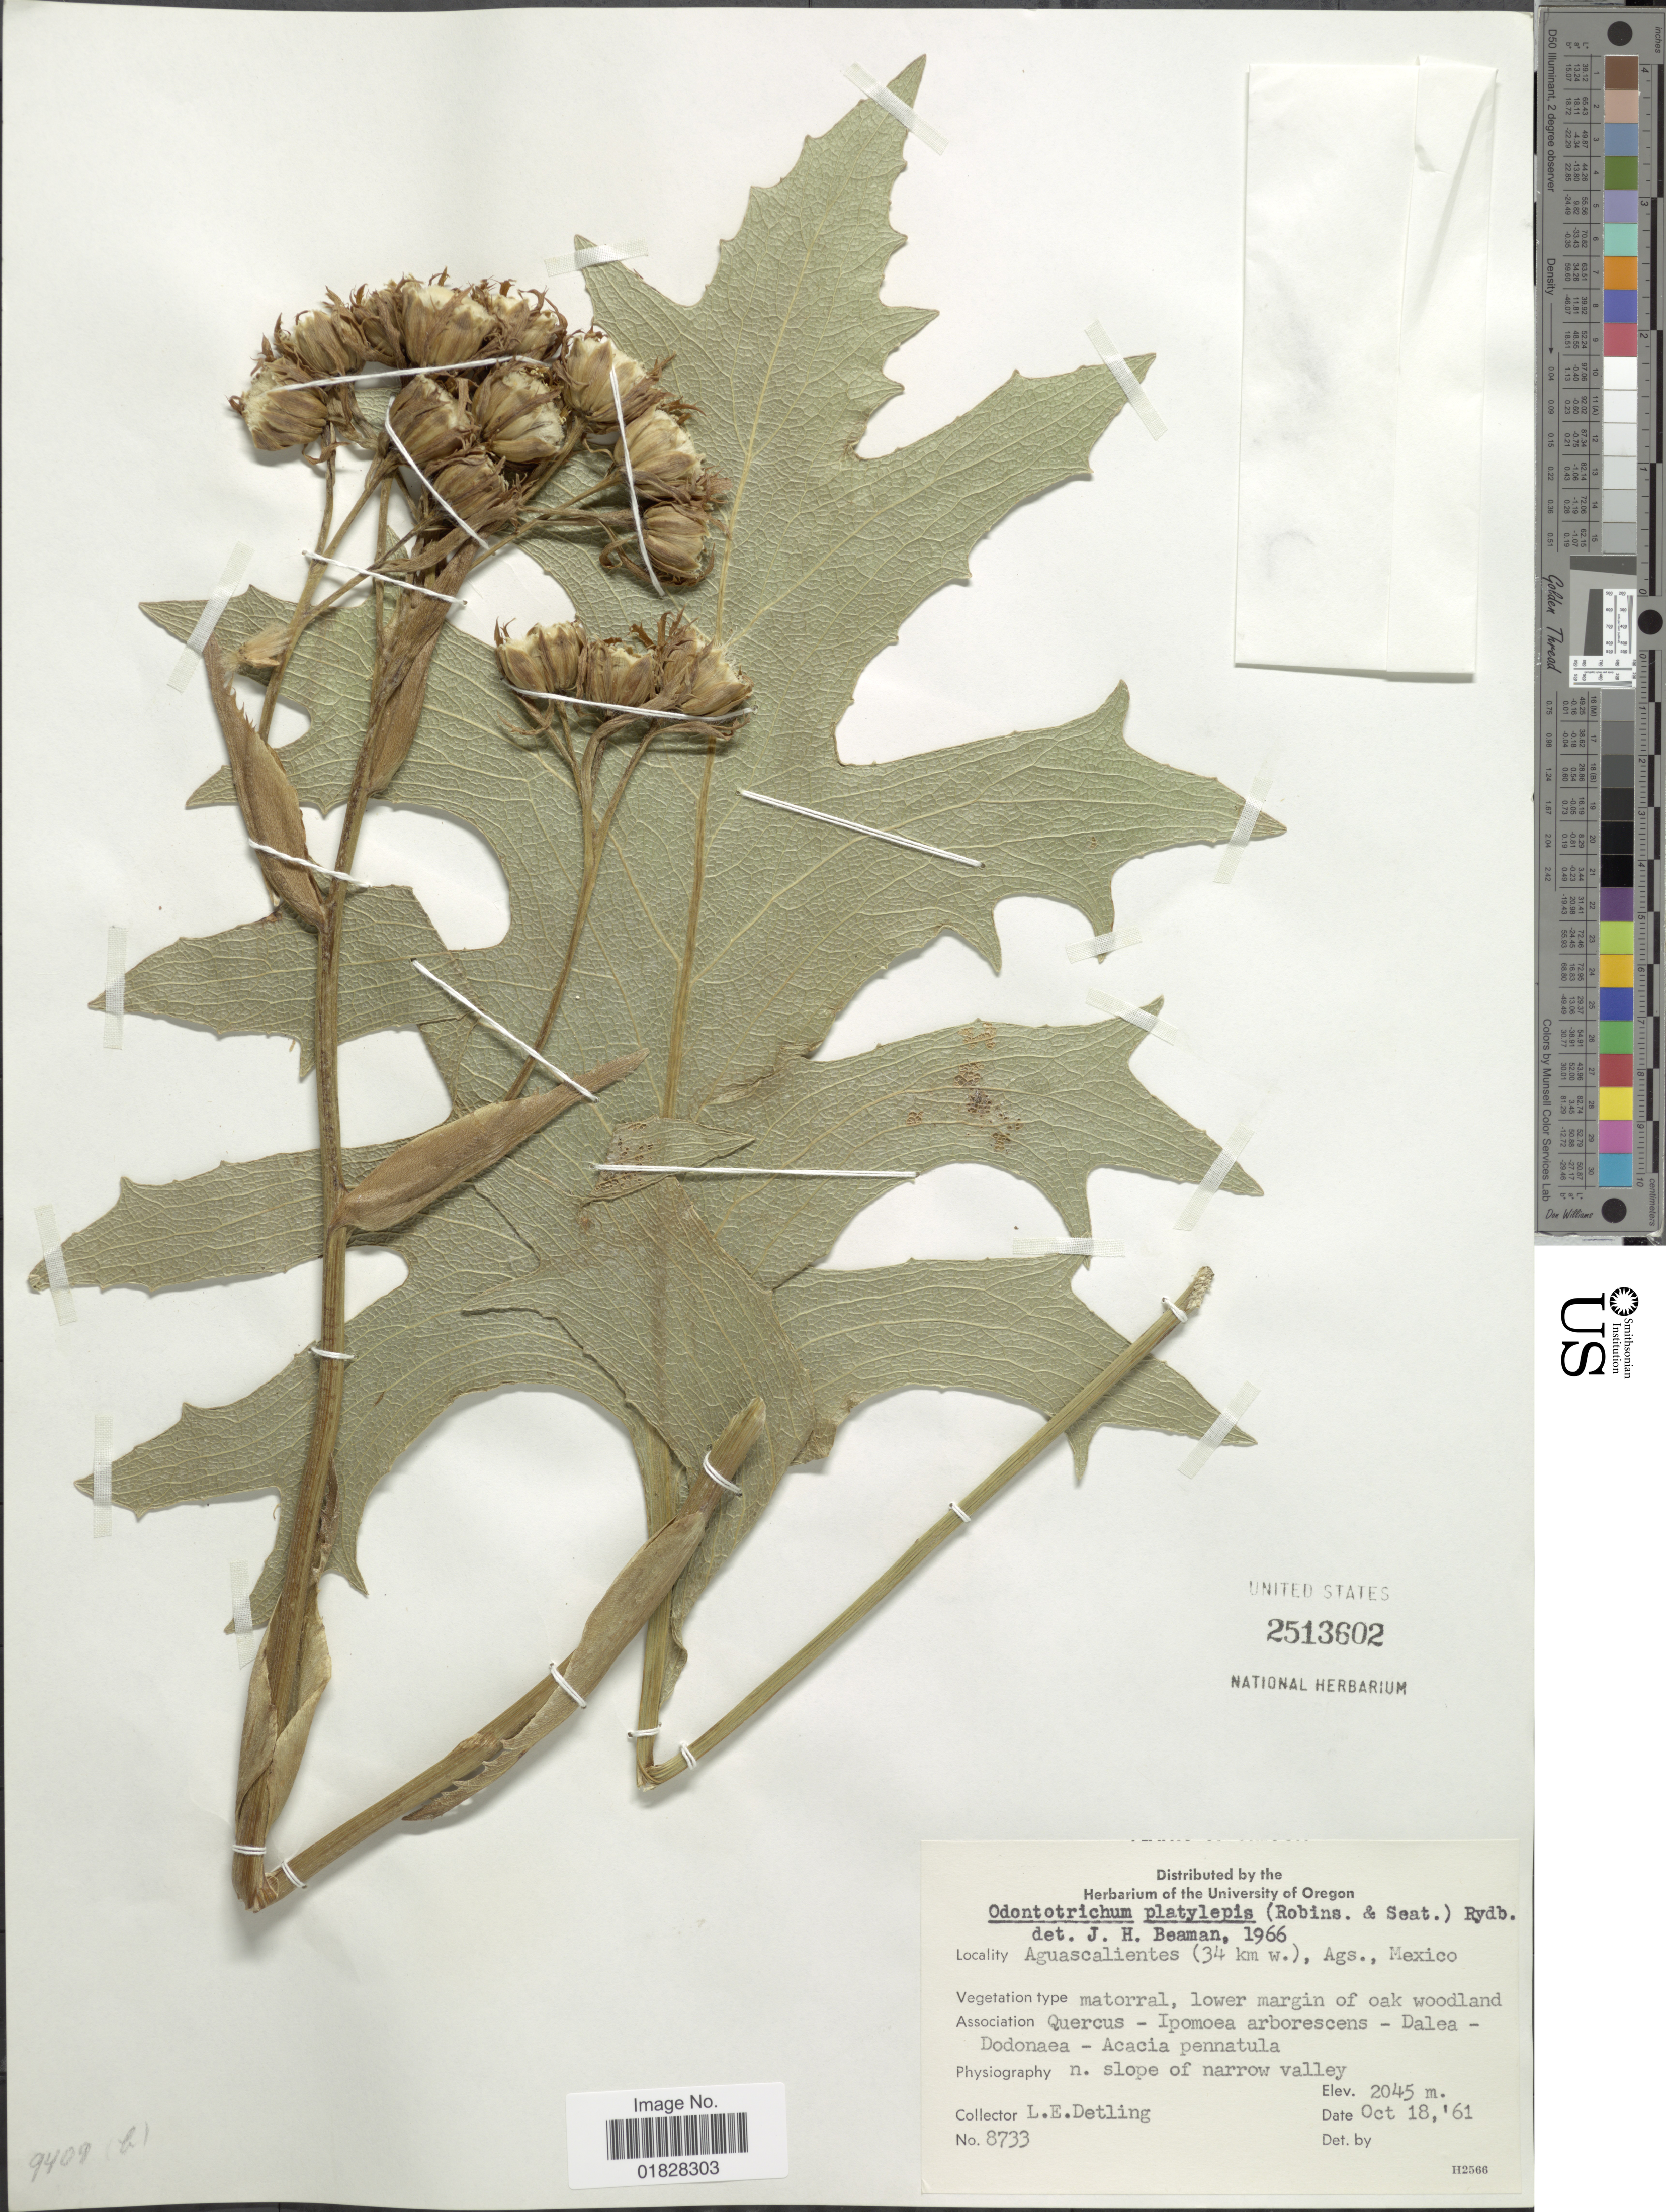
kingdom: Plantae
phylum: Tracheophyta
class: Magnoliopsida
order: Asterales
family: Asteraceae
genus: Psacalium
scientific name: Psacalium platylepis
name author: (B.L. Rob. & Seaton) H. Rob. & Brettell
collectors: L. E. Detling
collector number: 8733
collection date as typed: Transcribed d/m/y: 18/10/61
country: Mexico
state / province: Aguascalientes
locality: Aguascalientes (34 km w.), Ags., Mexico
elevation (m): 2045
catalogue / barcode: US 2513602